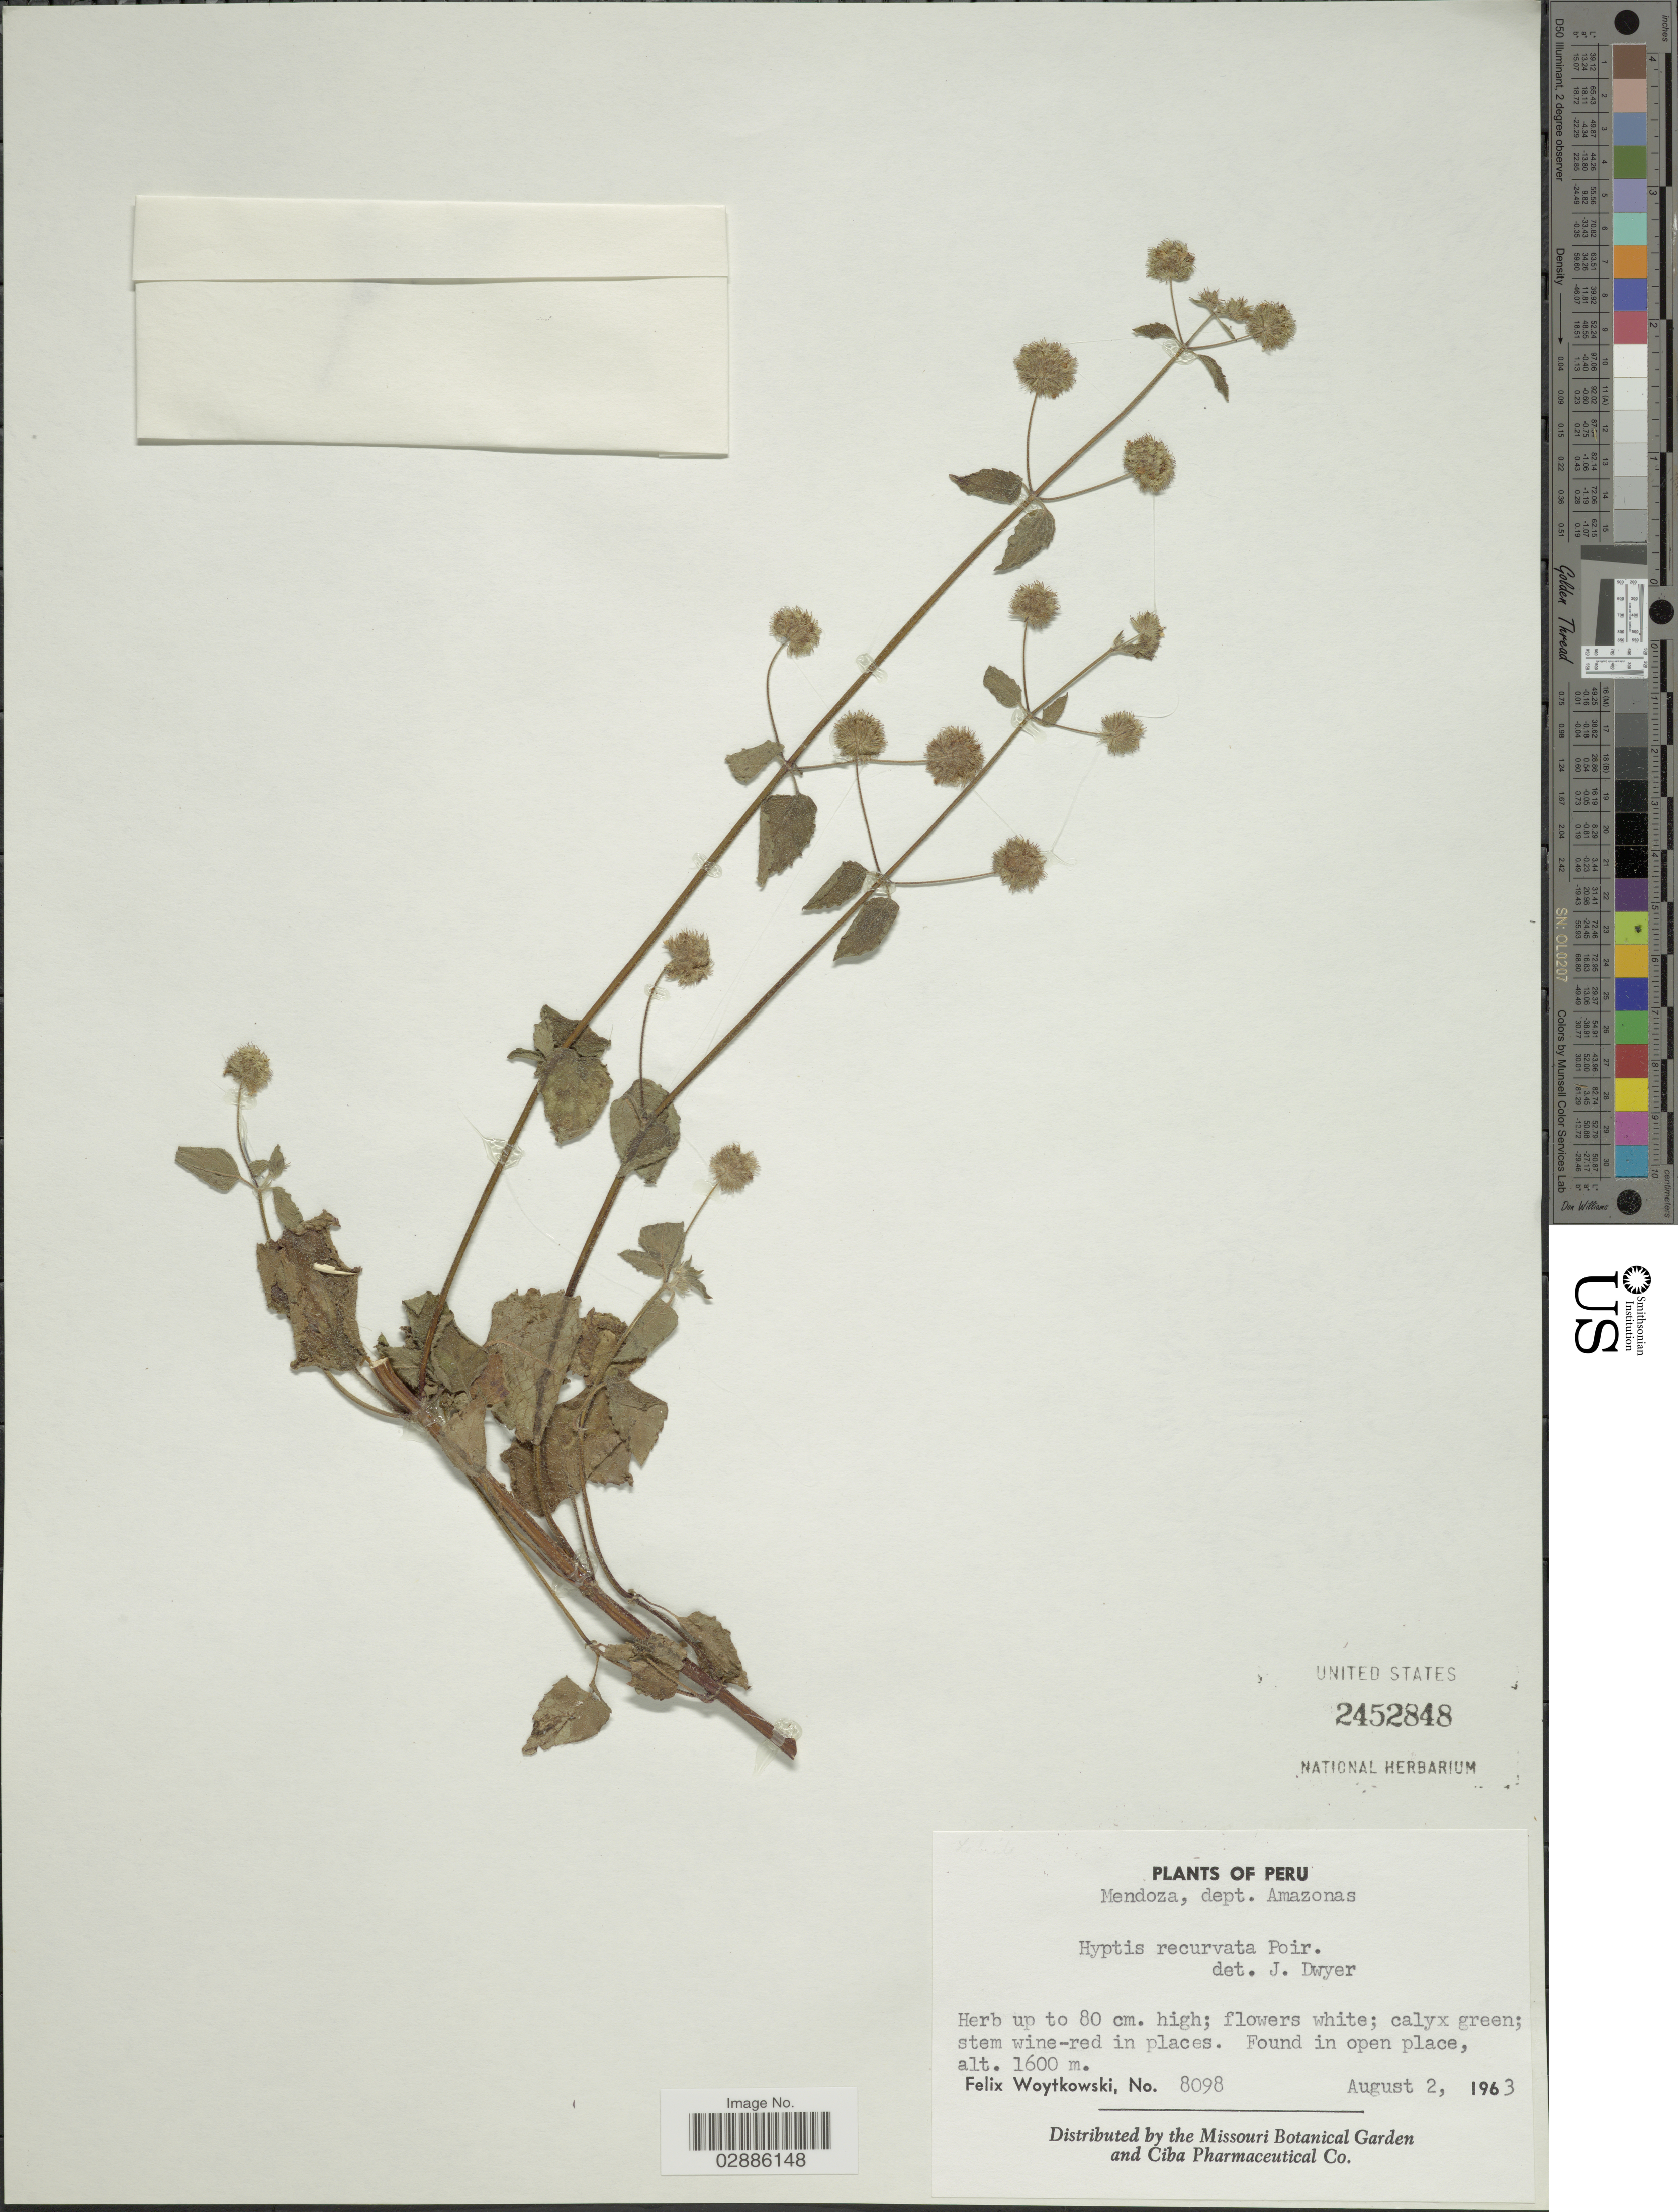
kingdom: Plantae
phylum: Tracheophyta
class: Magnoliopsida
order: Lamiales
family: Lamiaceae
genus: Hyptis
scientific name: Hyptis recurvata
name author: Poit.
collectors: F. Woytkowski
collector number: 8098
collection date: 1963-08-02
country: Peru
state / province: Amazonas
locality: Mendoza, dept. Amazonas.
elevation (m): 1600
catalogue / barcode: US 2452848